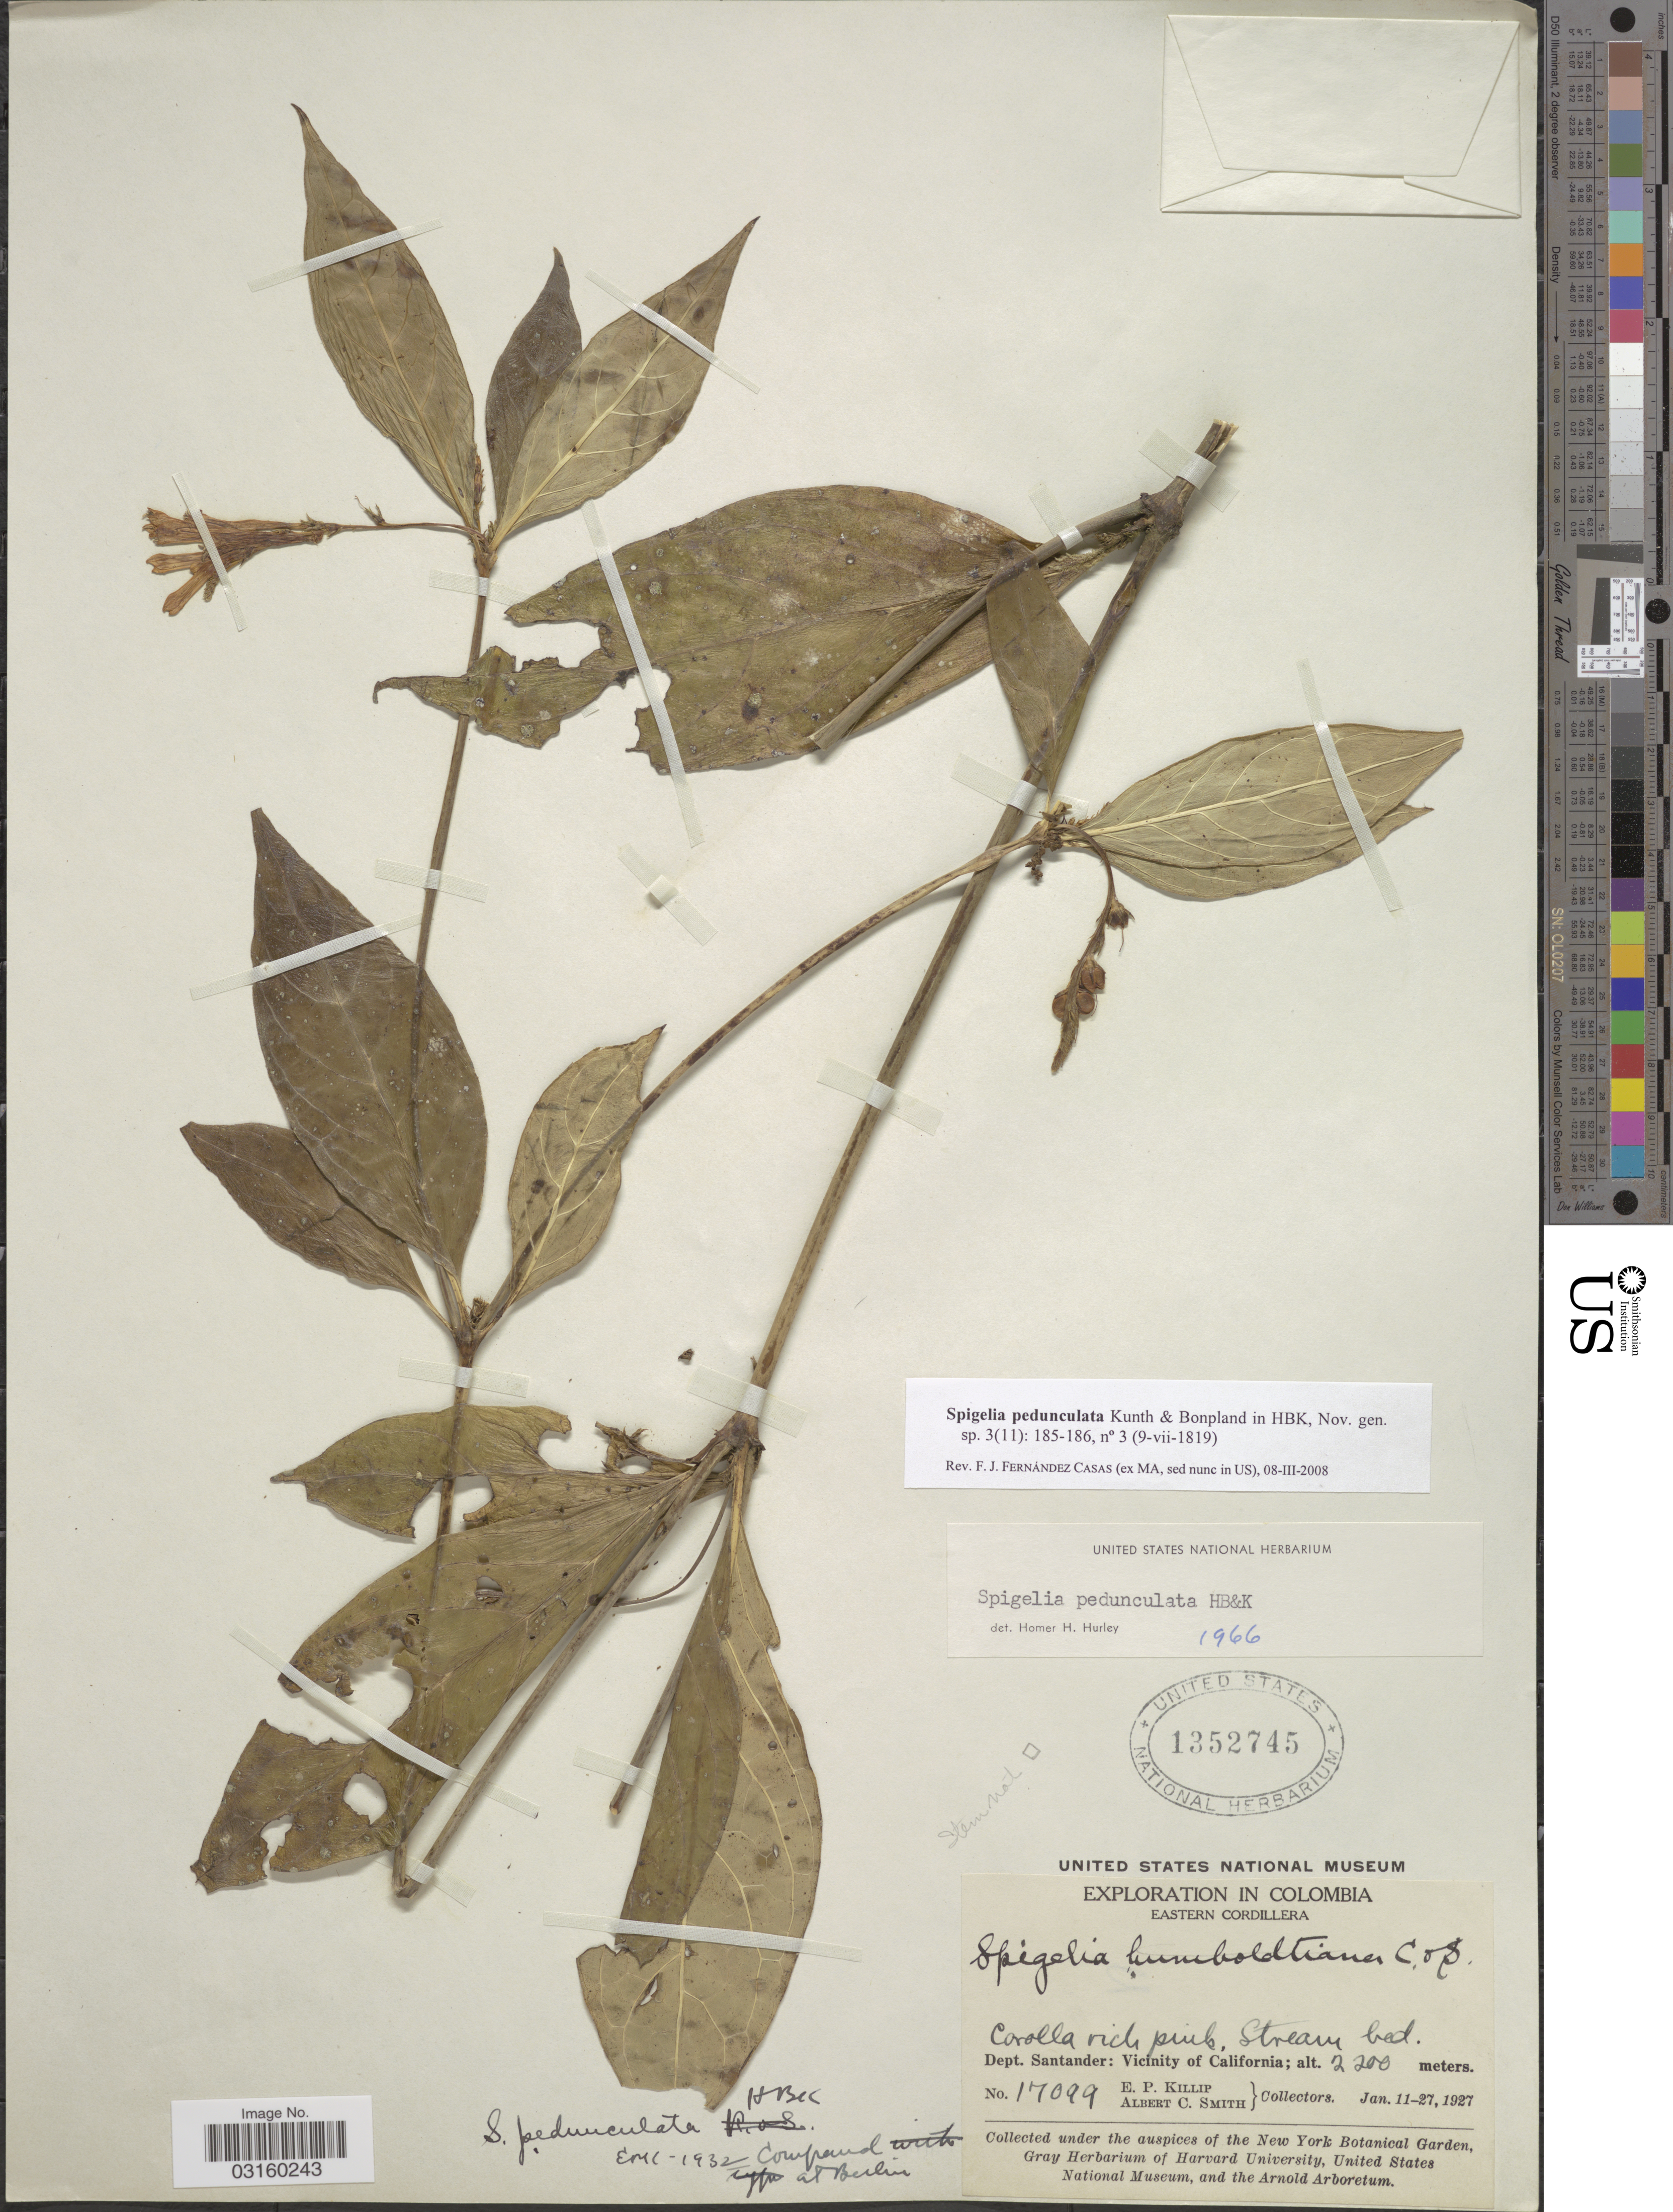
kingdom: Plantae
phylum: Tracheophyta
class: Magnoliopsida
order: Gentianales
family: Loganiaceae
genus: Spigelia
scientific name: Spigelia pedunculata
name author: Kunth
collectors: E. P. Killip & A. C. Smith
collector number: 17099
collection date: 1927-01-11/1927-01-27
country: Colombia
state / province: Santander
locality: Eastern Cordillera, Dept. Santander: Vicinity of California.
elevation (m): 2200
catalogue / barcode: US 1352745